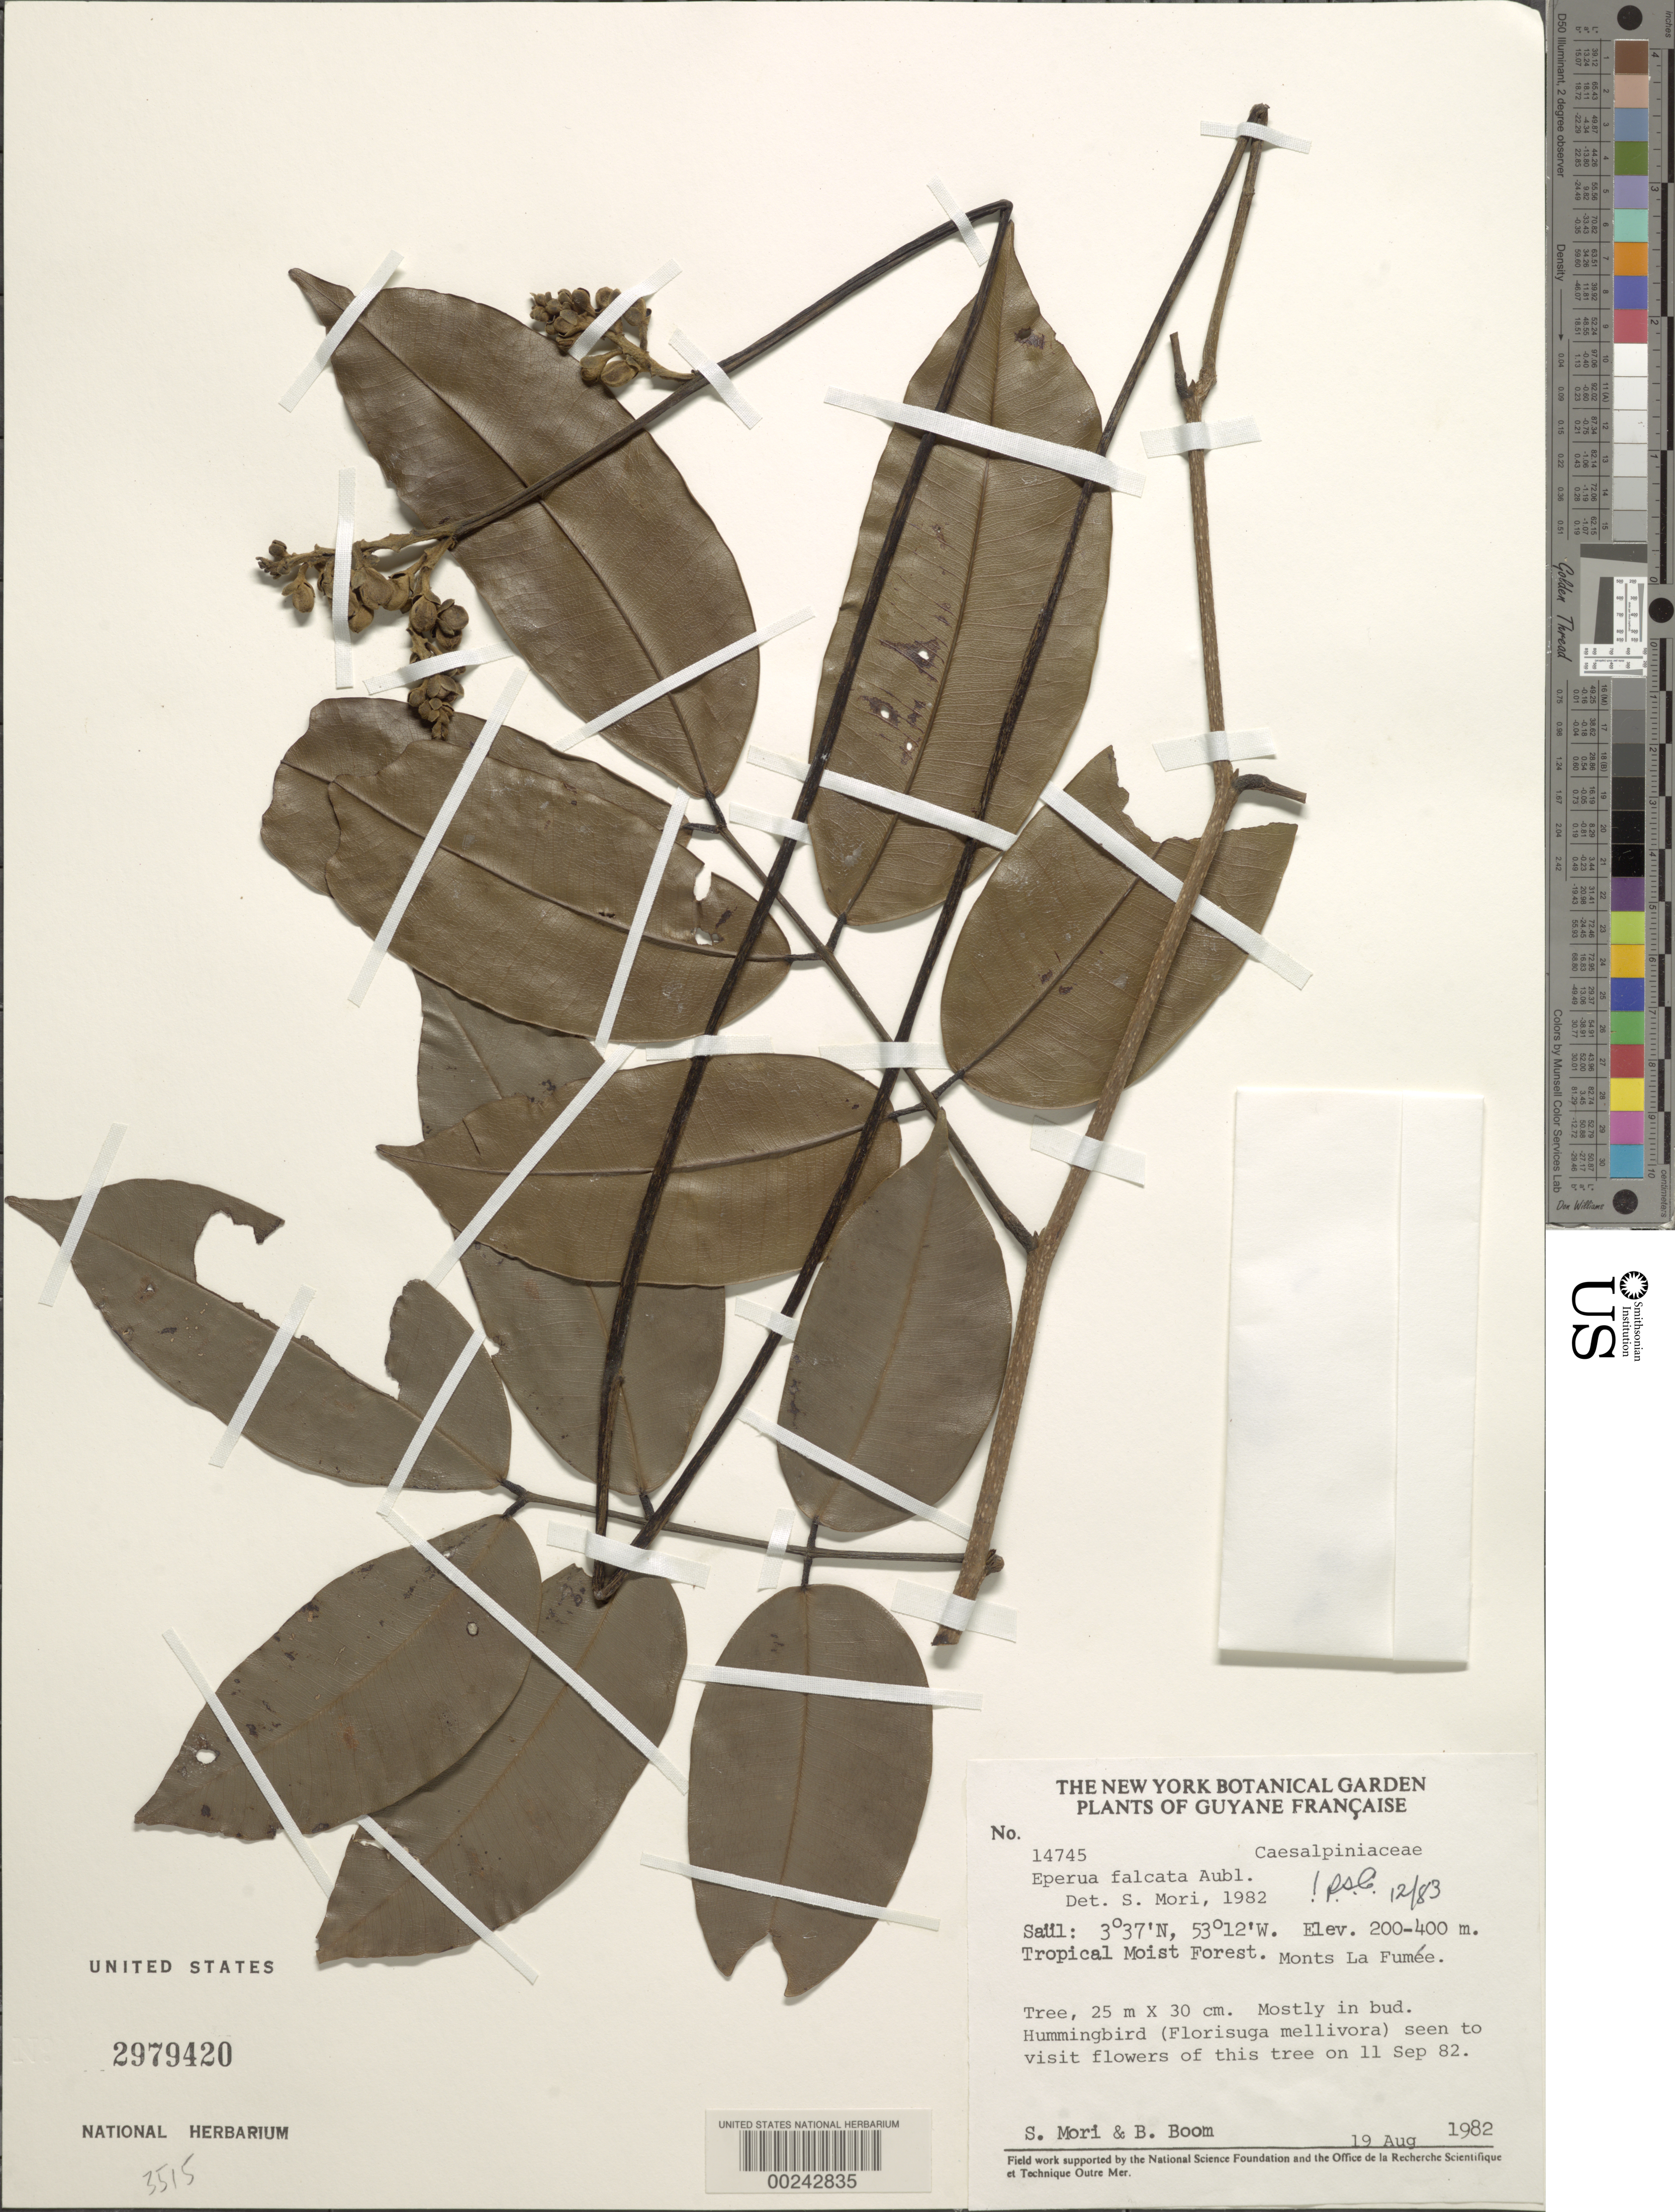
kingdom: Plantae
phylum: Tracheophyta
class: Magnoliopsida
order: Fabales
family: Fabaceae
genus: Eperua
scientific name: Eperua falcata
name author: Aubl.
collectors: S. Mori & B. M. Boom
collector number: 14745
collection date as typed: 19 Aug 1982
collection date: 1982-08-19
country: French Guiana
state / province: Saint-Laurent-du-Maroni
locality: Saul: monts la fumee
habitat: Tropical moist forest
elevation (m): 200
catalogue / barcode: US 2979420